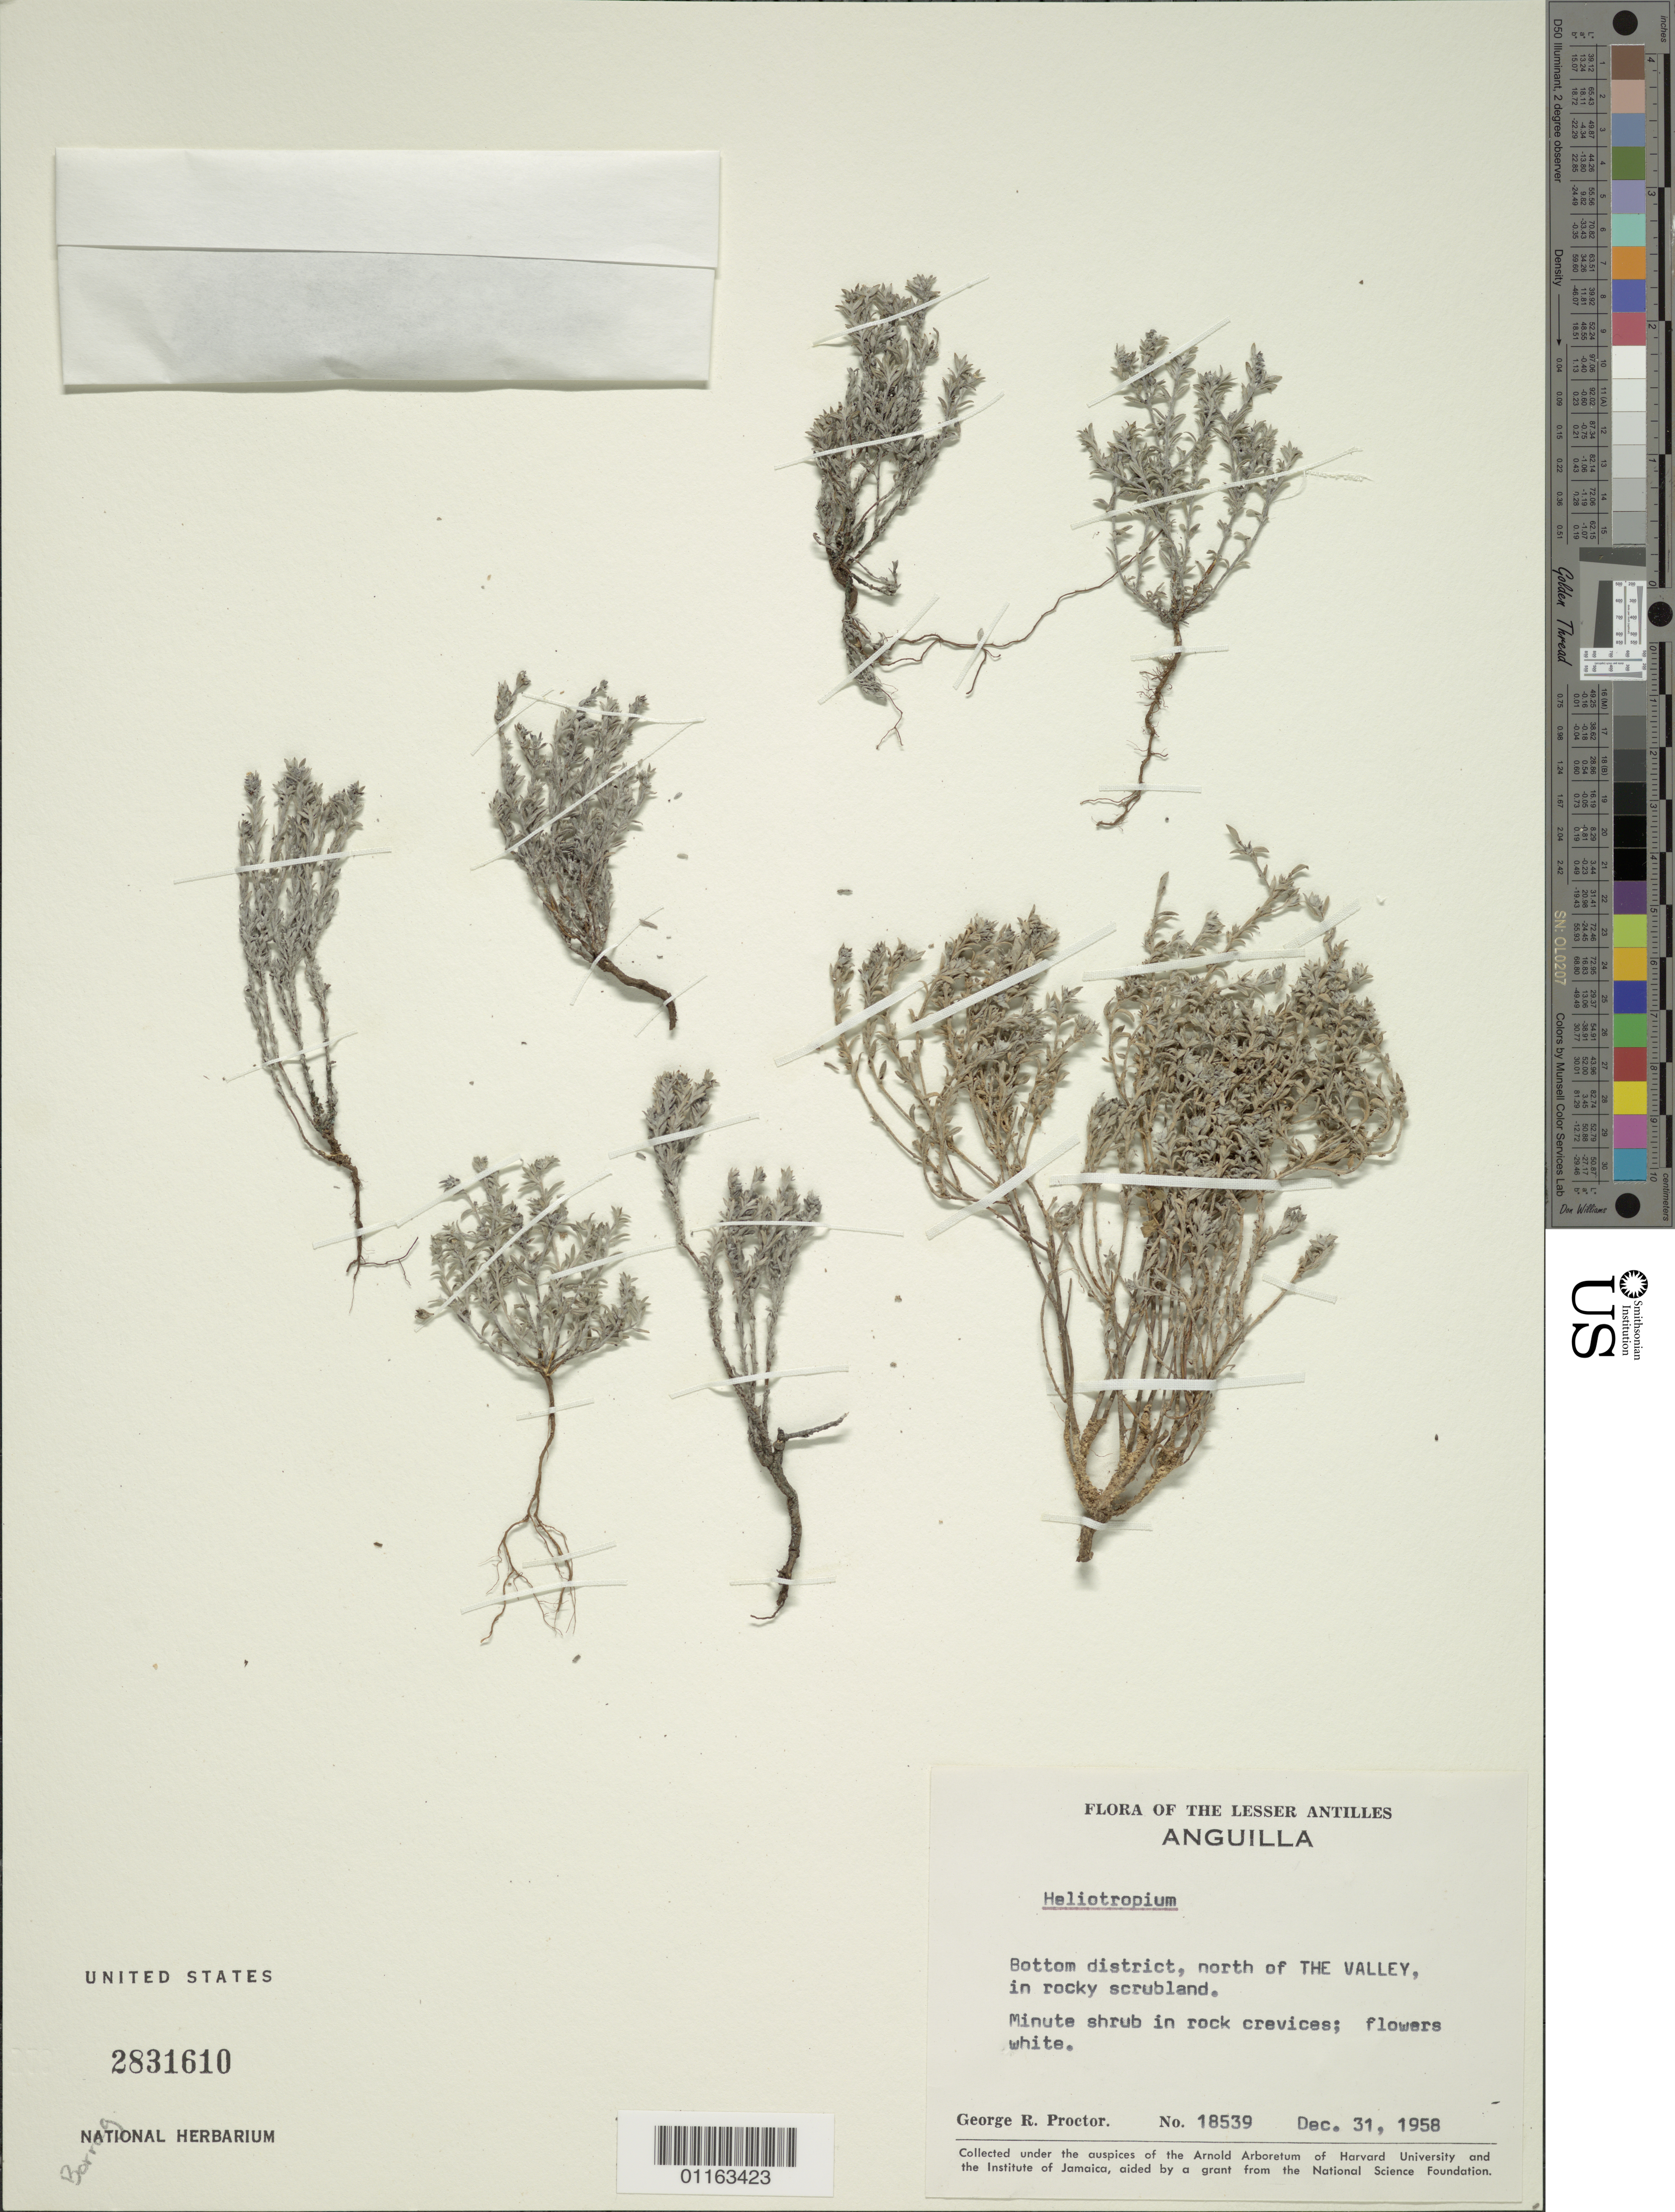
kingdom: Plantae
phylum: Tracheophyta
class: Magnoliopsida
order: Boraginales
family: Heliotropiaceae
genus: Heliotropium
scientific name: Heliotropium sp.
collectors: G. R. Proctor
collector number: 18539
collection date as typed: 31 Dec 1958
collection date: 1958-12-31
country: Anguilla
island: Anguilla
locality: Bottom district, north of the valley in rocky scrubland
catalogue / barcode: US 2831610